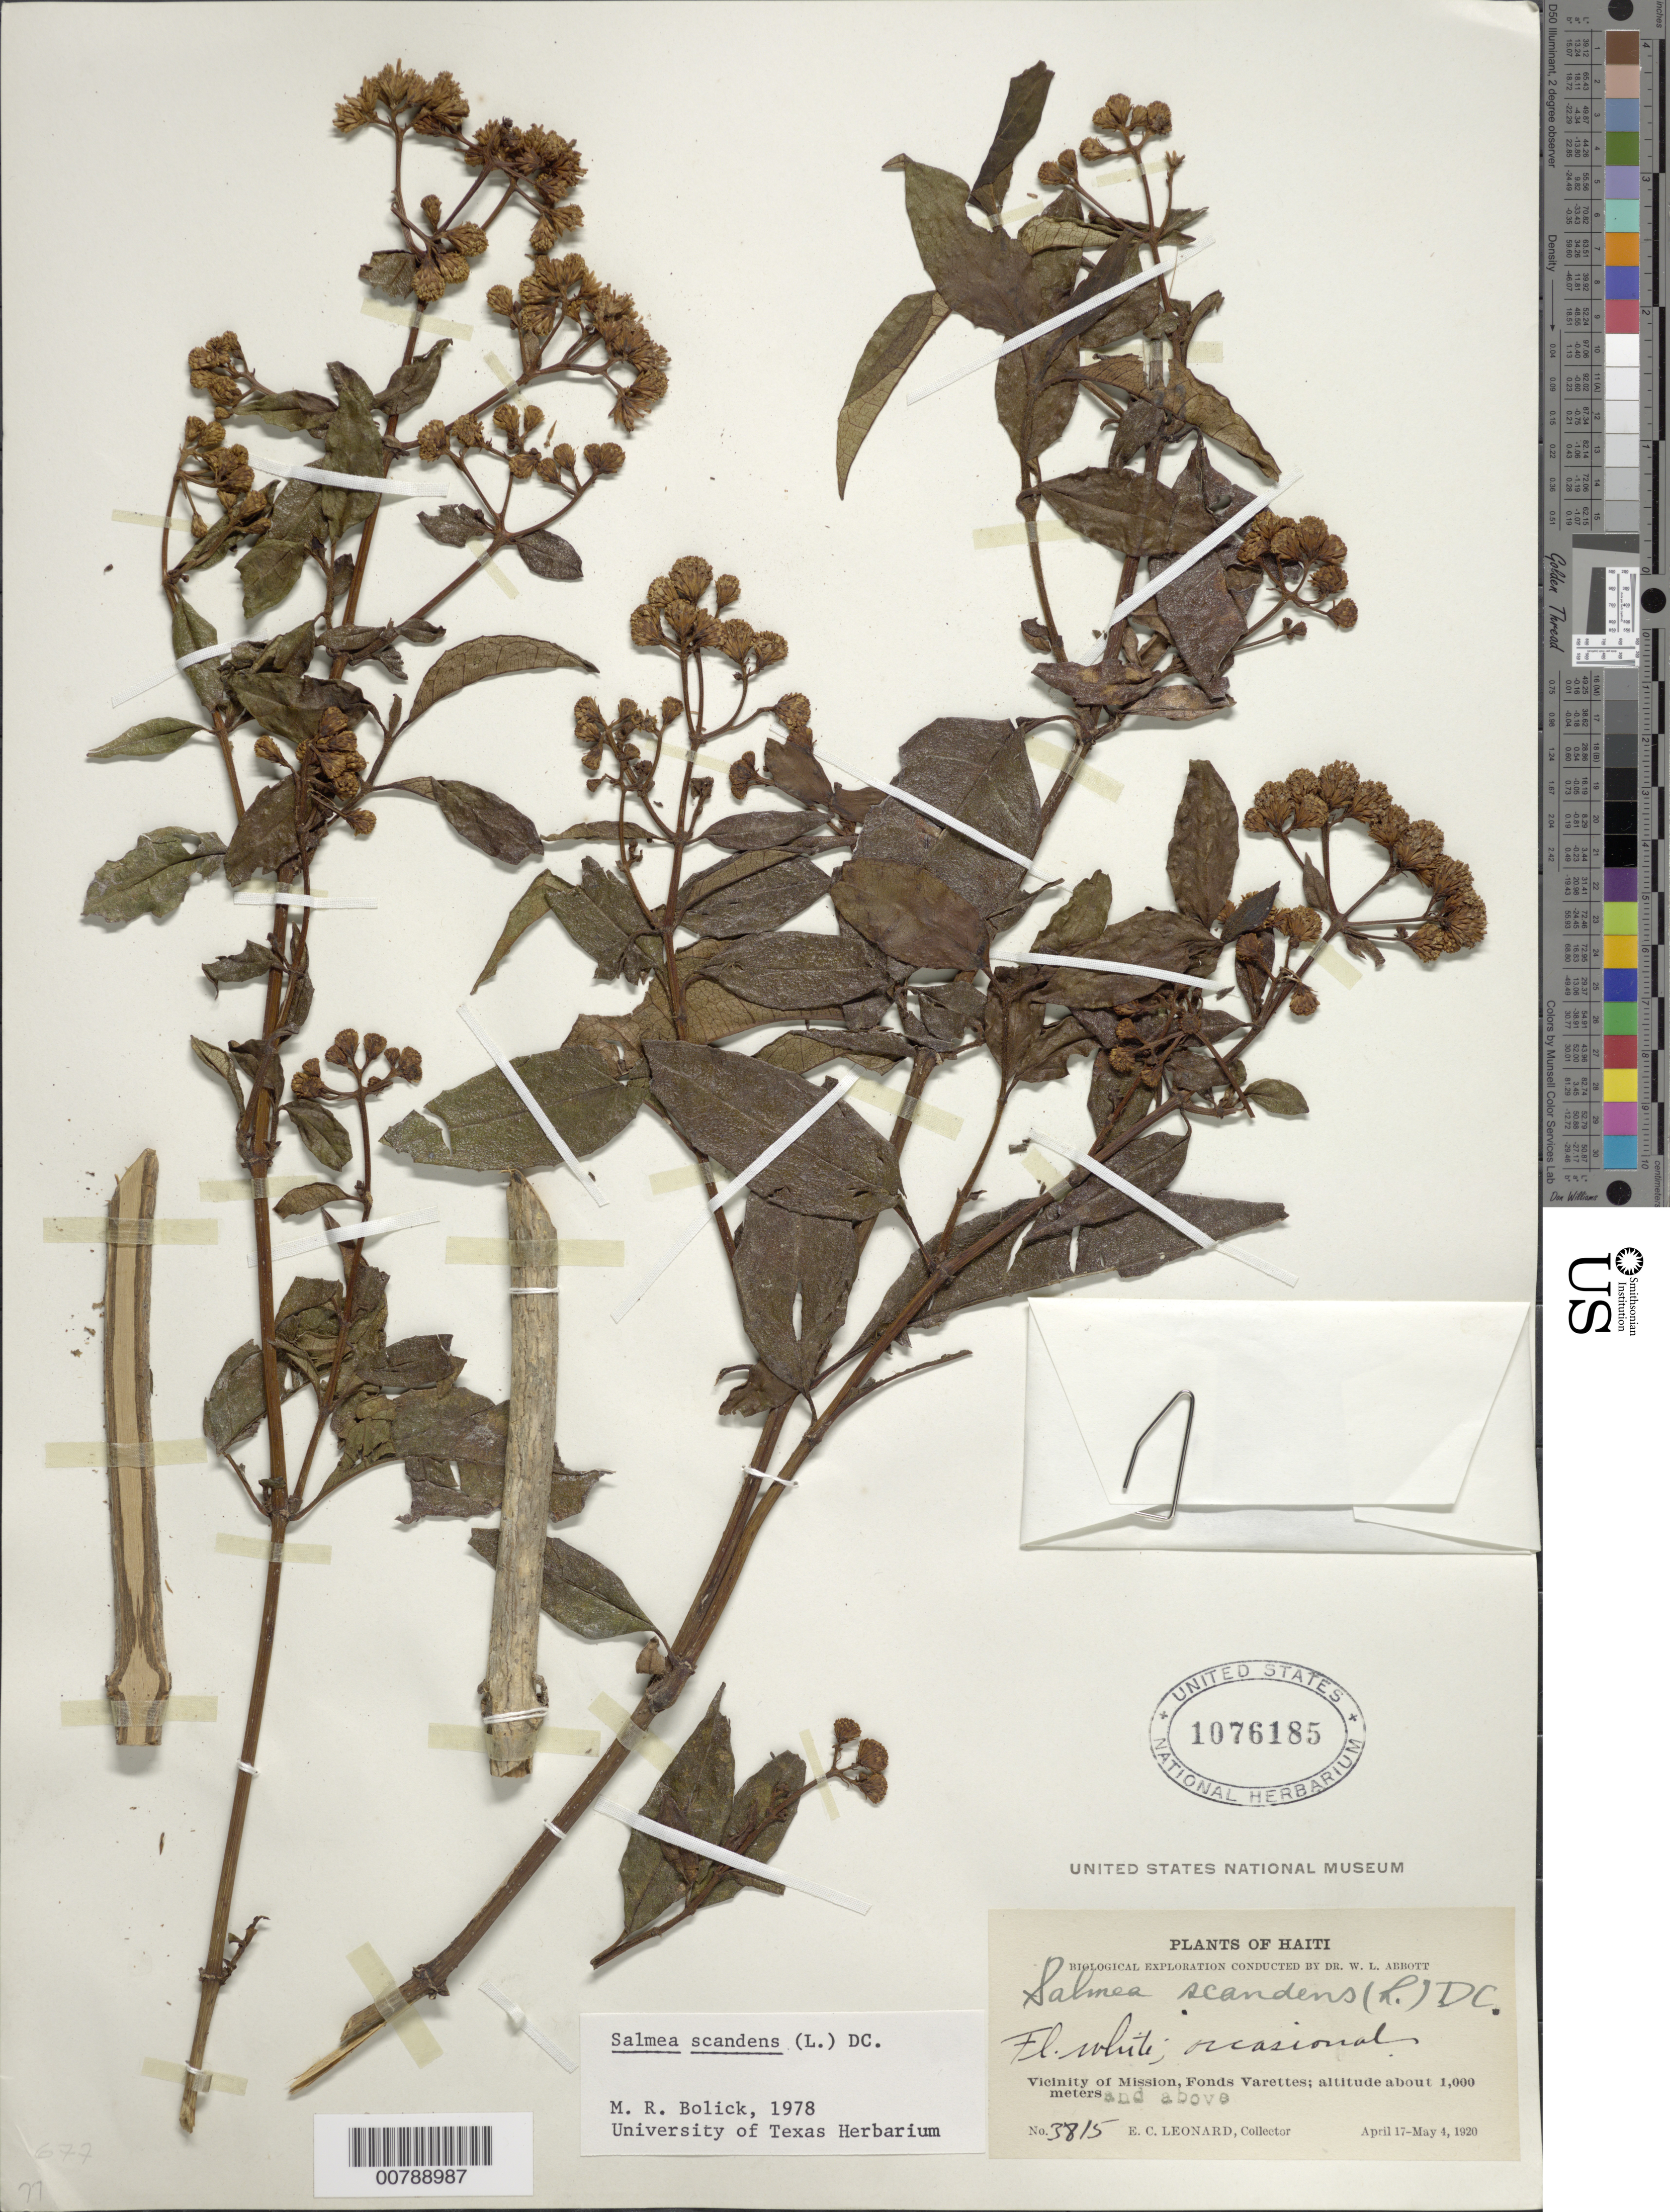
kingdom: Plantae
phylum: Tracheophyta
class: Magnoliopsida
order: Asterales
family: Asteraceae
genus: Salmea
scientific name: Salmea scandens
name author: (L.) DC.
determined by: Bolick, Margaret R., Curator (NEB), University of Nebraska State Museum (UNITED STATES)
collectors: E. C. Leonard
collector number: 3815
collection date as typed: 17 Apr 1920 to 04 May 1920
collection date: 1920-04-17/1920-05-04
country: Haiti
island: Hispaniola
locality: Vicinity of Mission, Fonds Varettes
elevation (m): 1000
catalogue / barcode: US 1076185